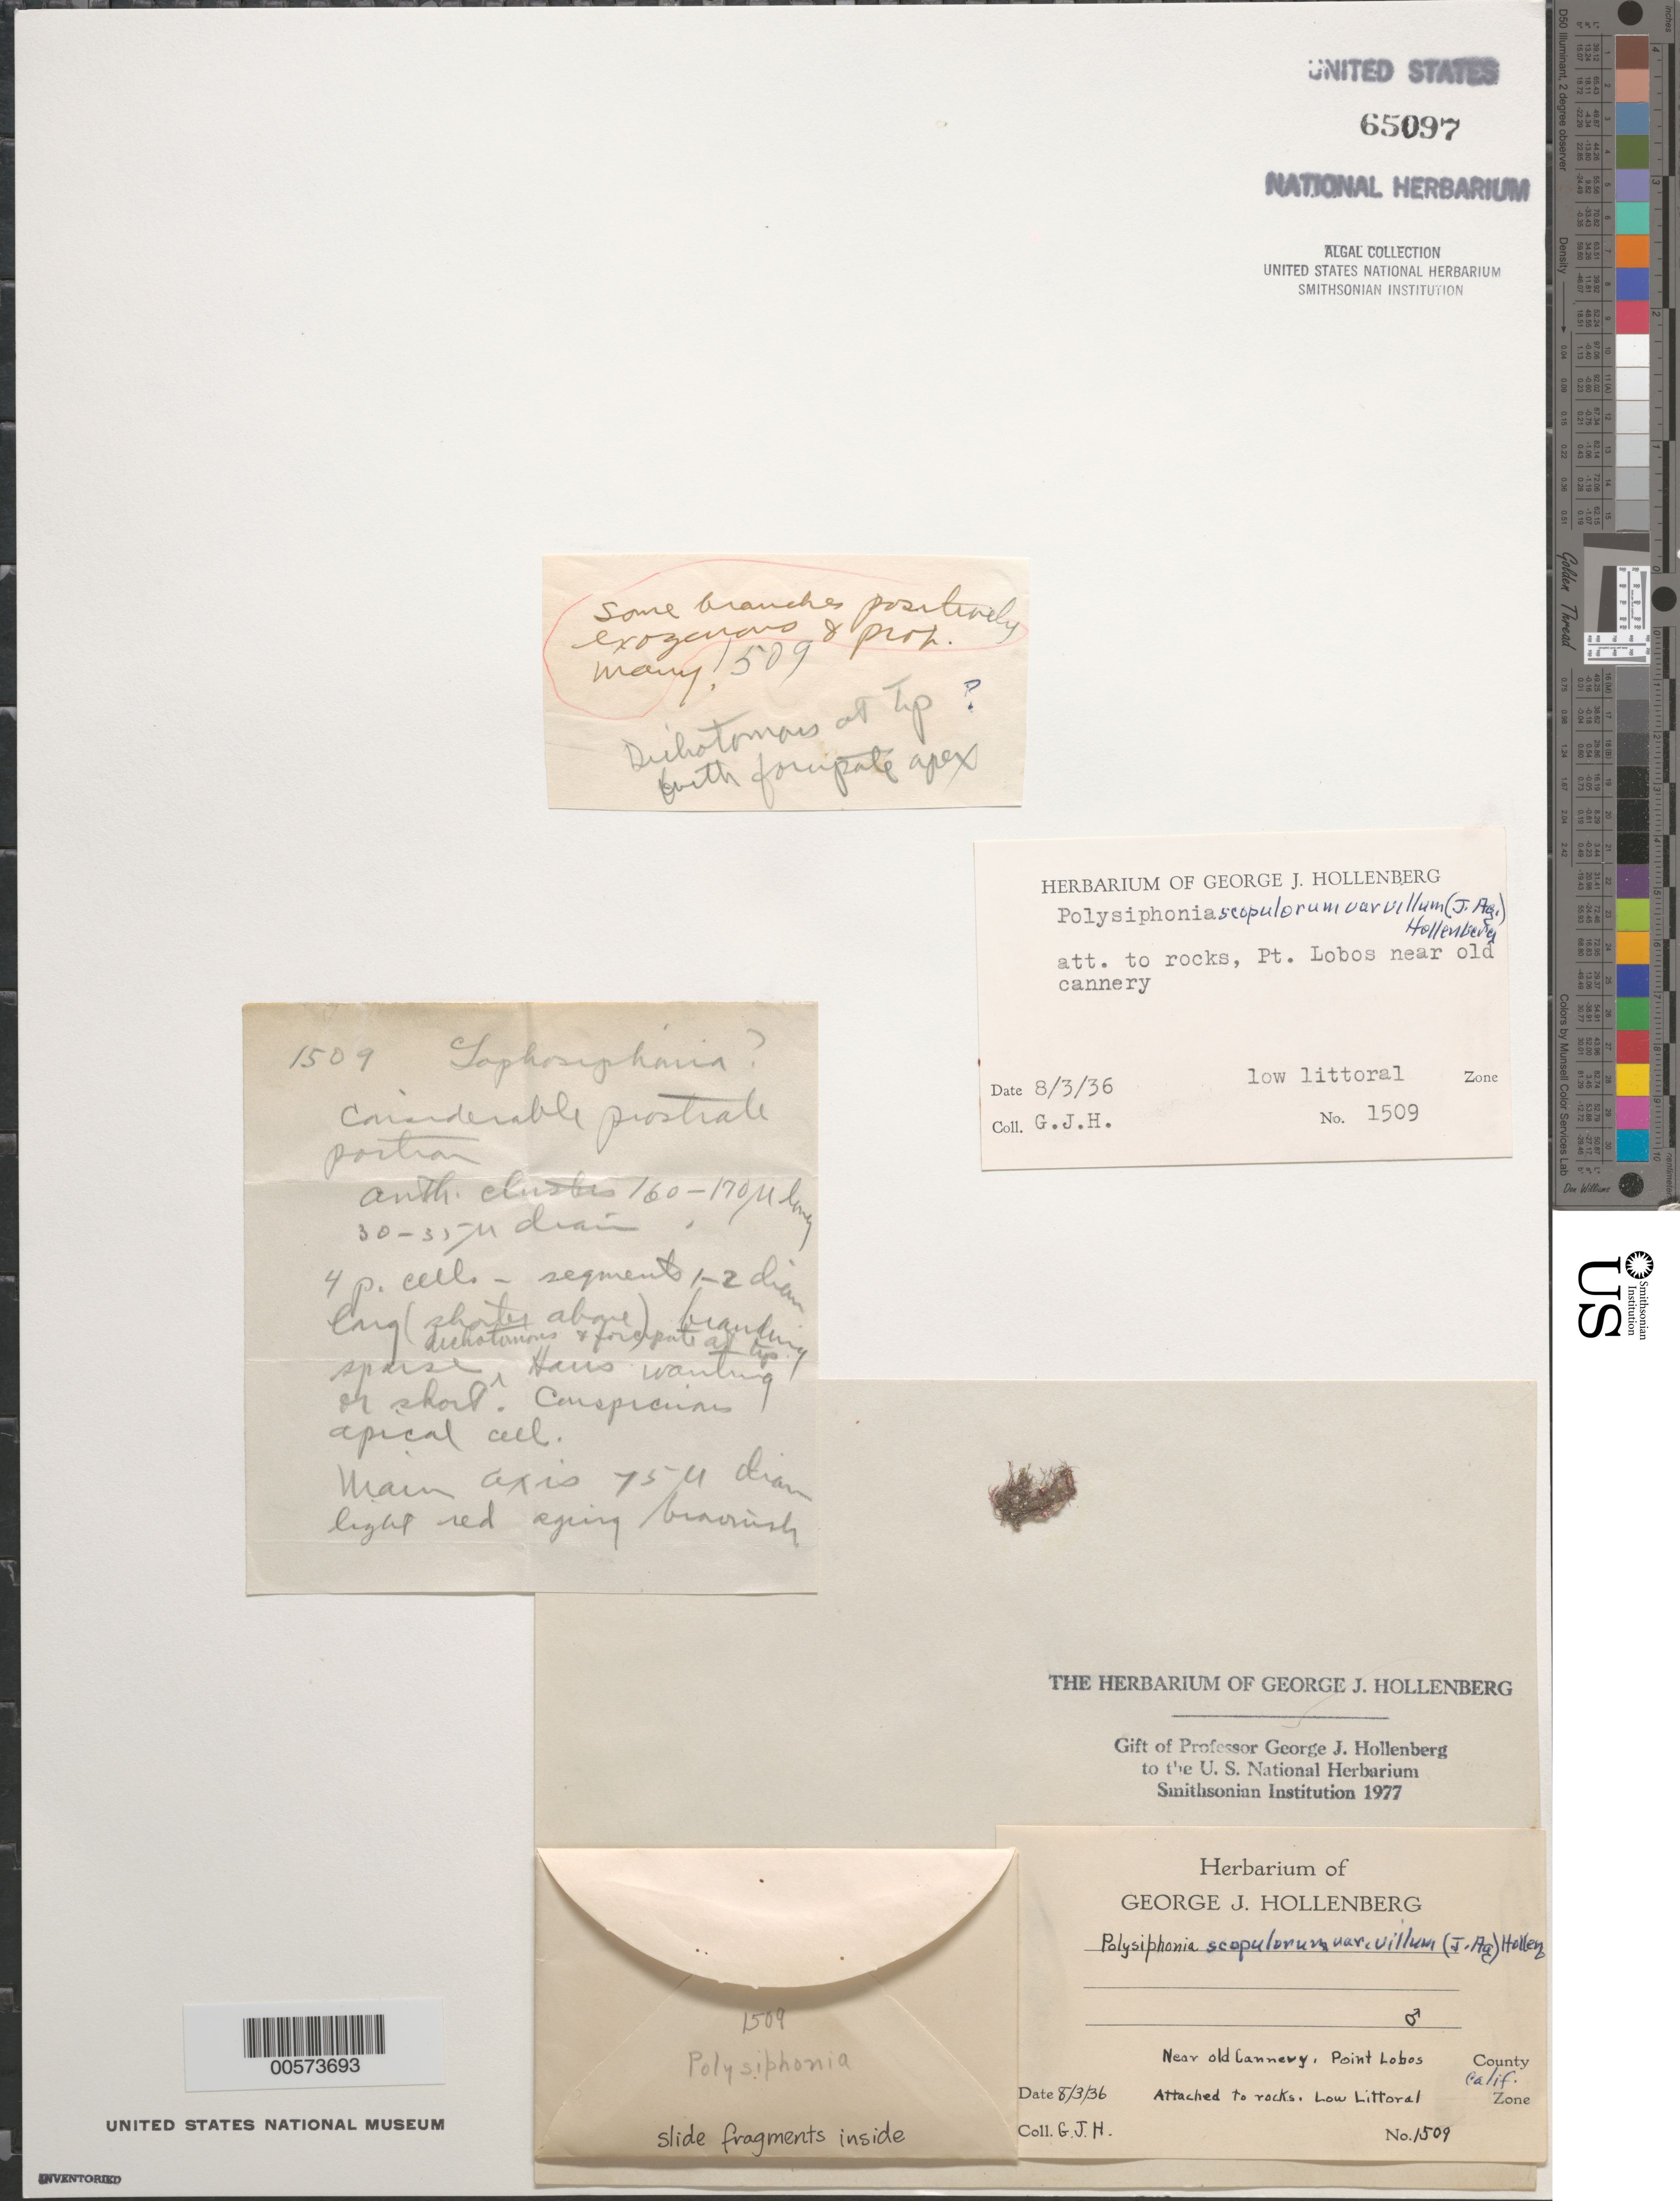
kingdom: Plantae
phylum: Rhodophyta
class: Florideophyceae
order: Ceramiales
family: Rhodomelaceae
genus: Polysiphonia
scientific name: Polysiphonia scopulorum var. villum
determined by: Hollenberg, George J.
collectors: G. Hollenberg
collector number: GJH 1509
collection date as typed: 03 Aug 1936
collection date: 1936-08-03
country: United States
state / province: California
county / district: Monterey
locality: Point Lobos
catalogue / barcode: US 65097